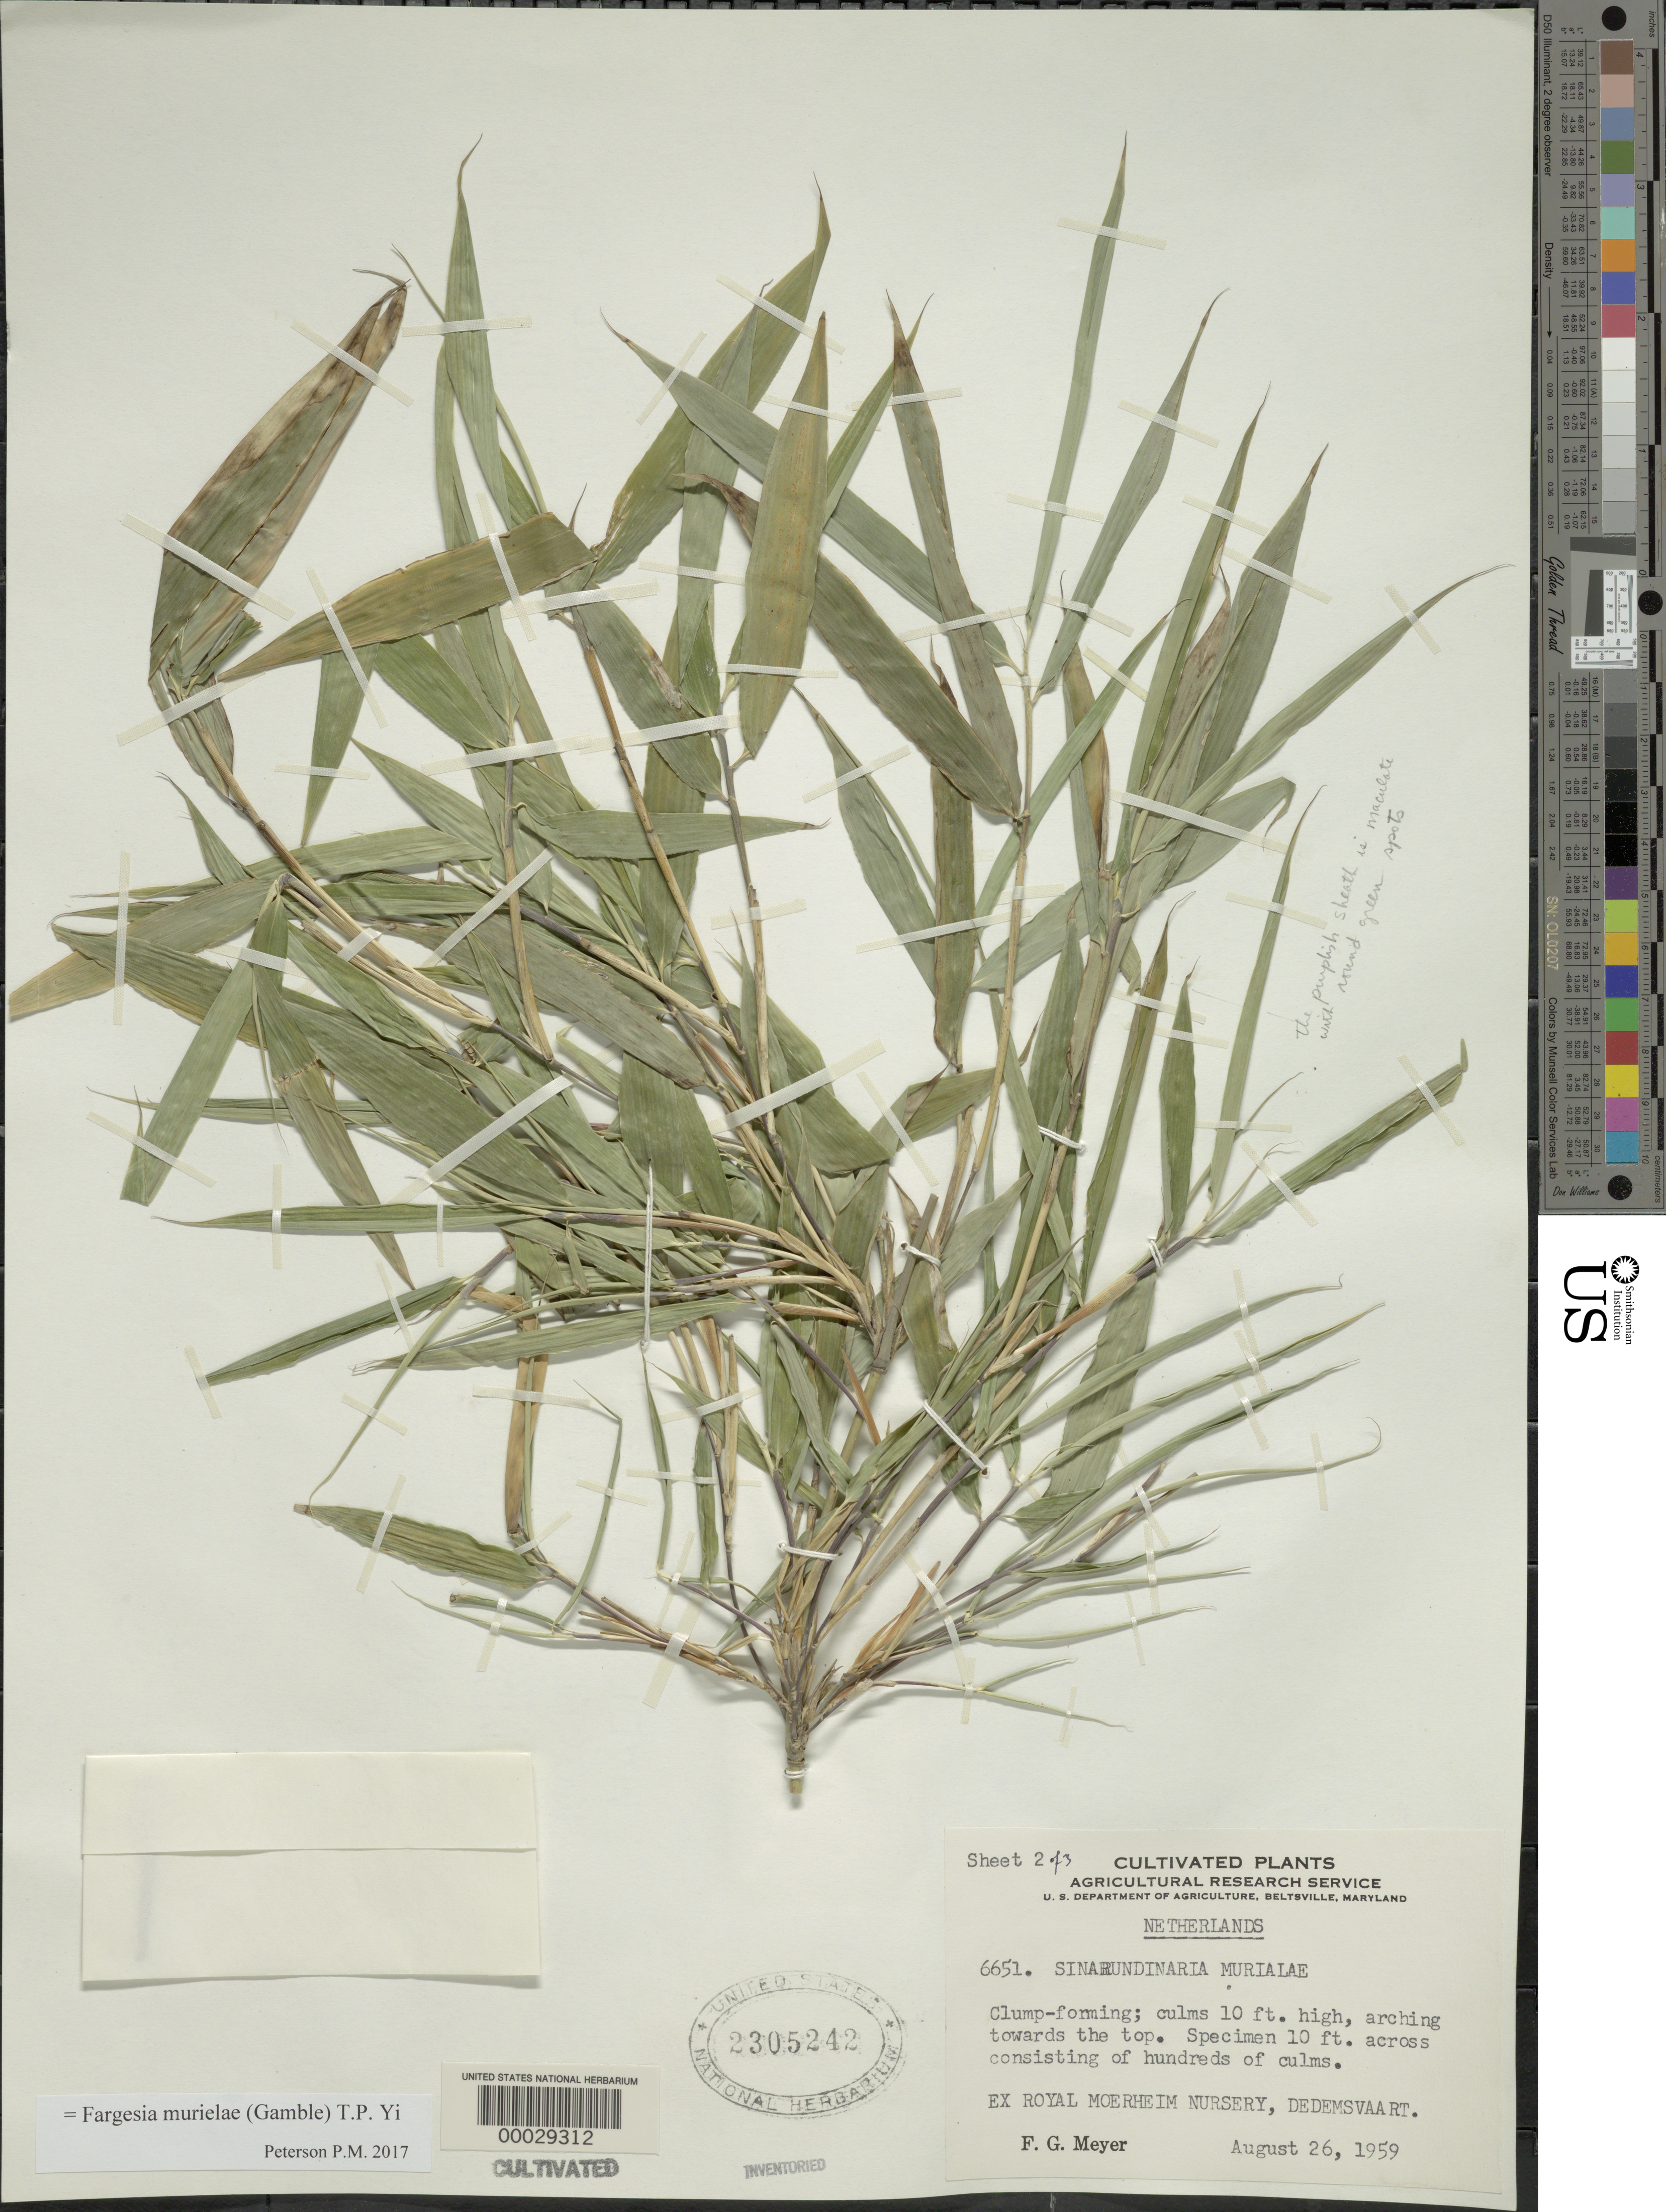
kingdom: Plantae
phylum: Tracheophyta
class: Liliopsida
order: Poales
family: Poaceae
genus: Fargesia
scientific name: Fargesia murielae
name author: (Gamble) T.P. Yi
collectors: F. G. Meyer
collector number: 6651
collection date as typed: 26 Aug 1959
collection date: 1959-08-26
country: Netherlands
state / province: Overijssel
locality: Overijssel, royal moerheim nursery, dedemsvaart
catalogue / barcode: US 2305242